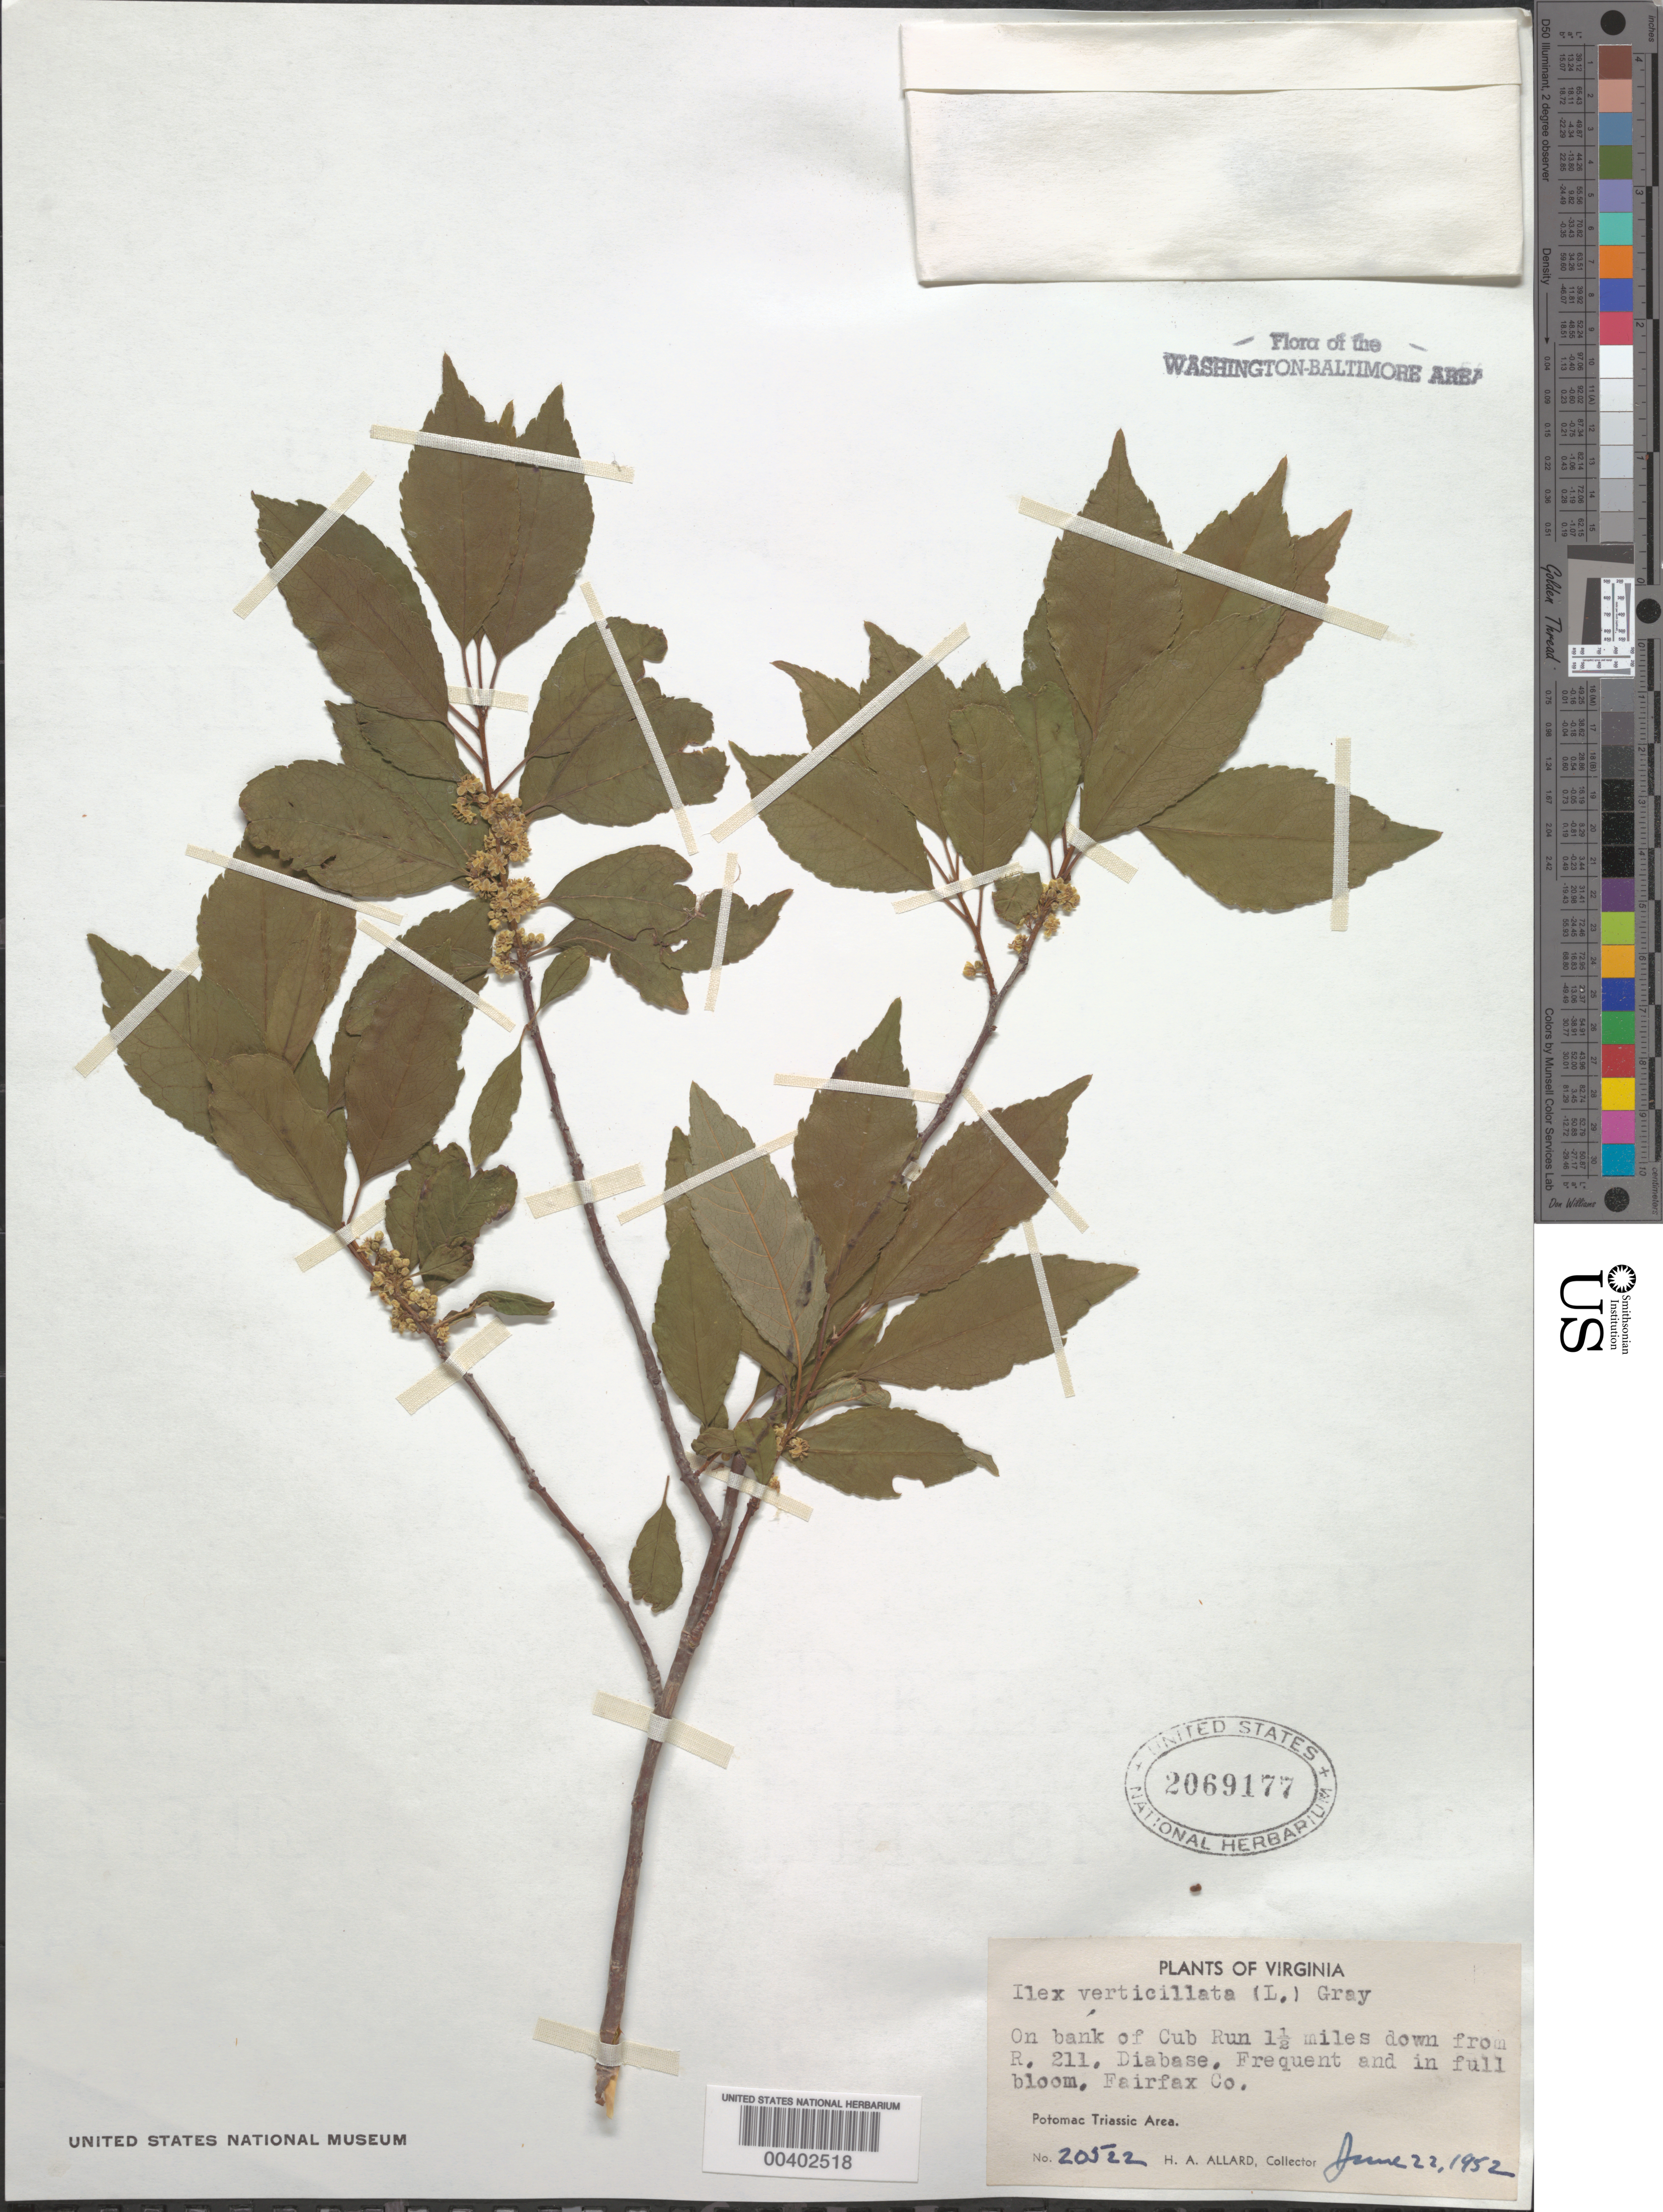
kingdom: Plantae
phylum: Tracheophyta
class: Magnoliopsida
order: Aquifoliales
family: Aquifoliaceae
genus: Ilex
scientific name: Ilex verticillata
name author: (L.) A. Gray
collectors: H. A. Allard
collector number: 20522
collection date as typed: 22 Jun 1952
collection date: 1952-06-22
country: United States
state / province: Virginia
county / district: Fairfax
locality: Cub Run down from Route 211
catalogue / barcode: US 2069177